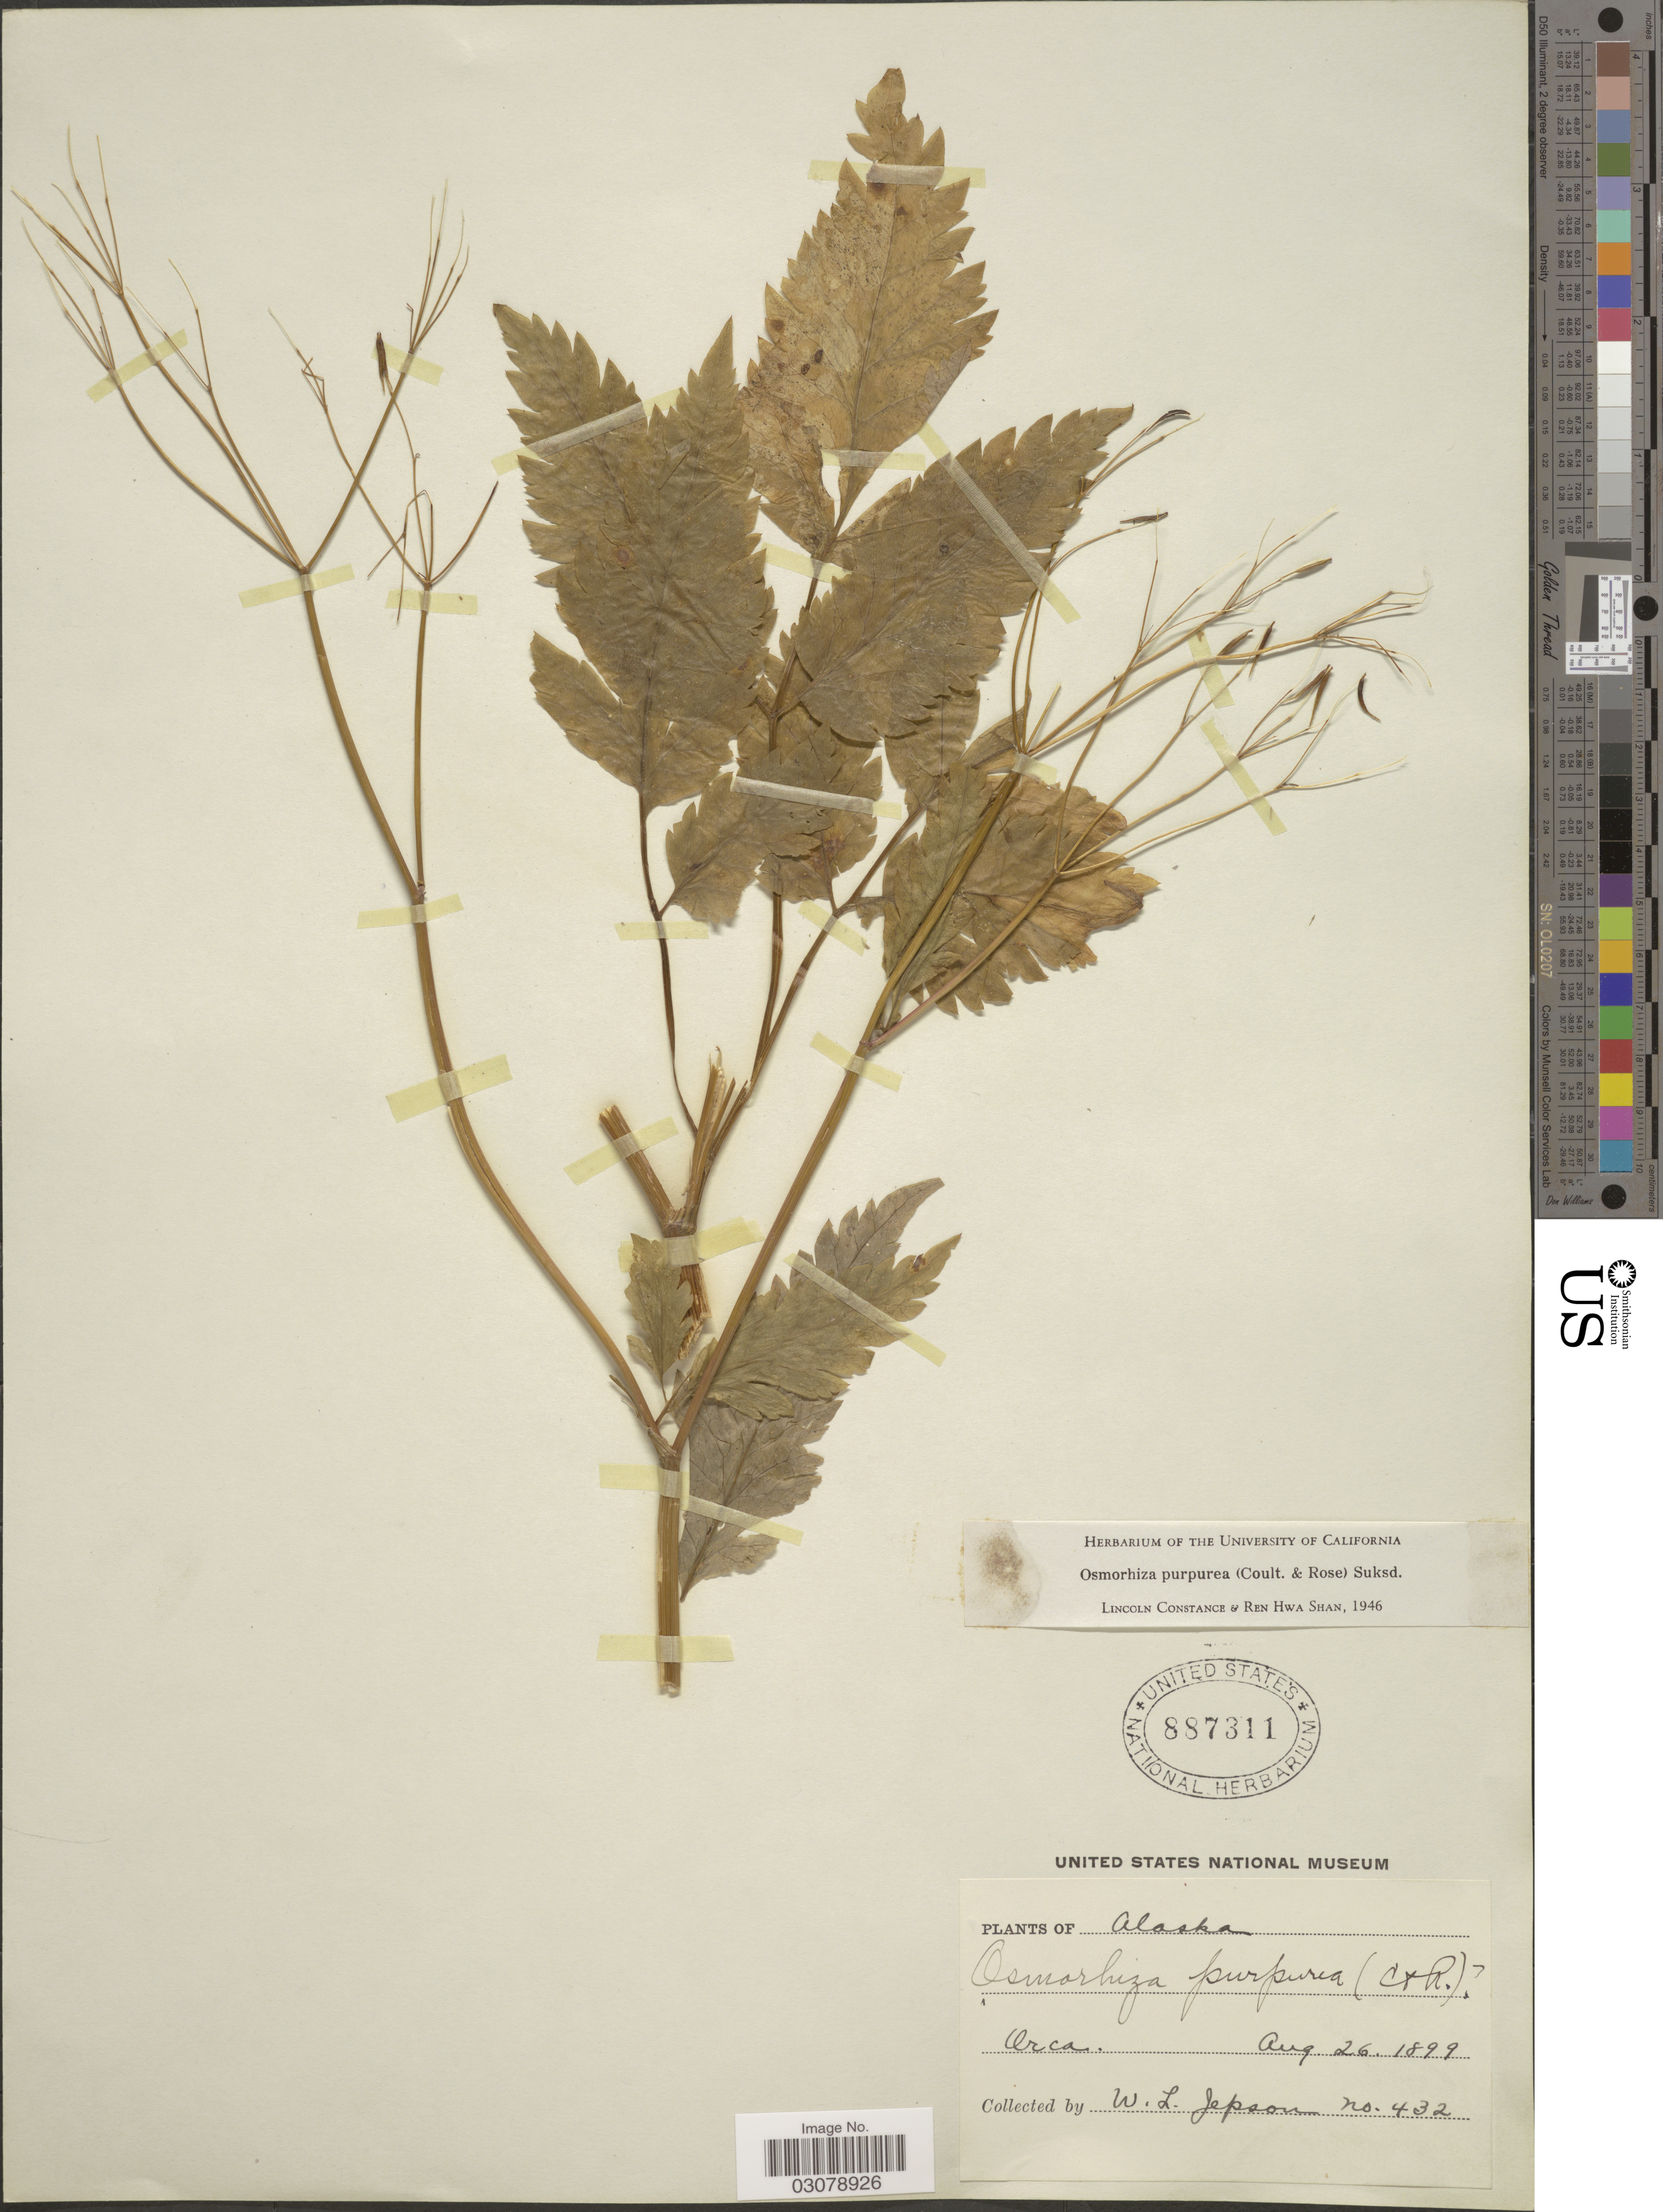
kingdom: Plantae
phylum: Tracheophyta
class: Magnoliopsida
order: Apiales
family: Apiaceae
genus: Osmorhiza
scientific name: Osmorhiza purpurea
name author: (J.M. Coult. & Rose) Suksd.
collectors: W. L. Jepson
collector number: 432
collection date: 1899-08-26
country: United States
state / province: Alaska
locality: Orca.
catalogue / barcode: US 887311